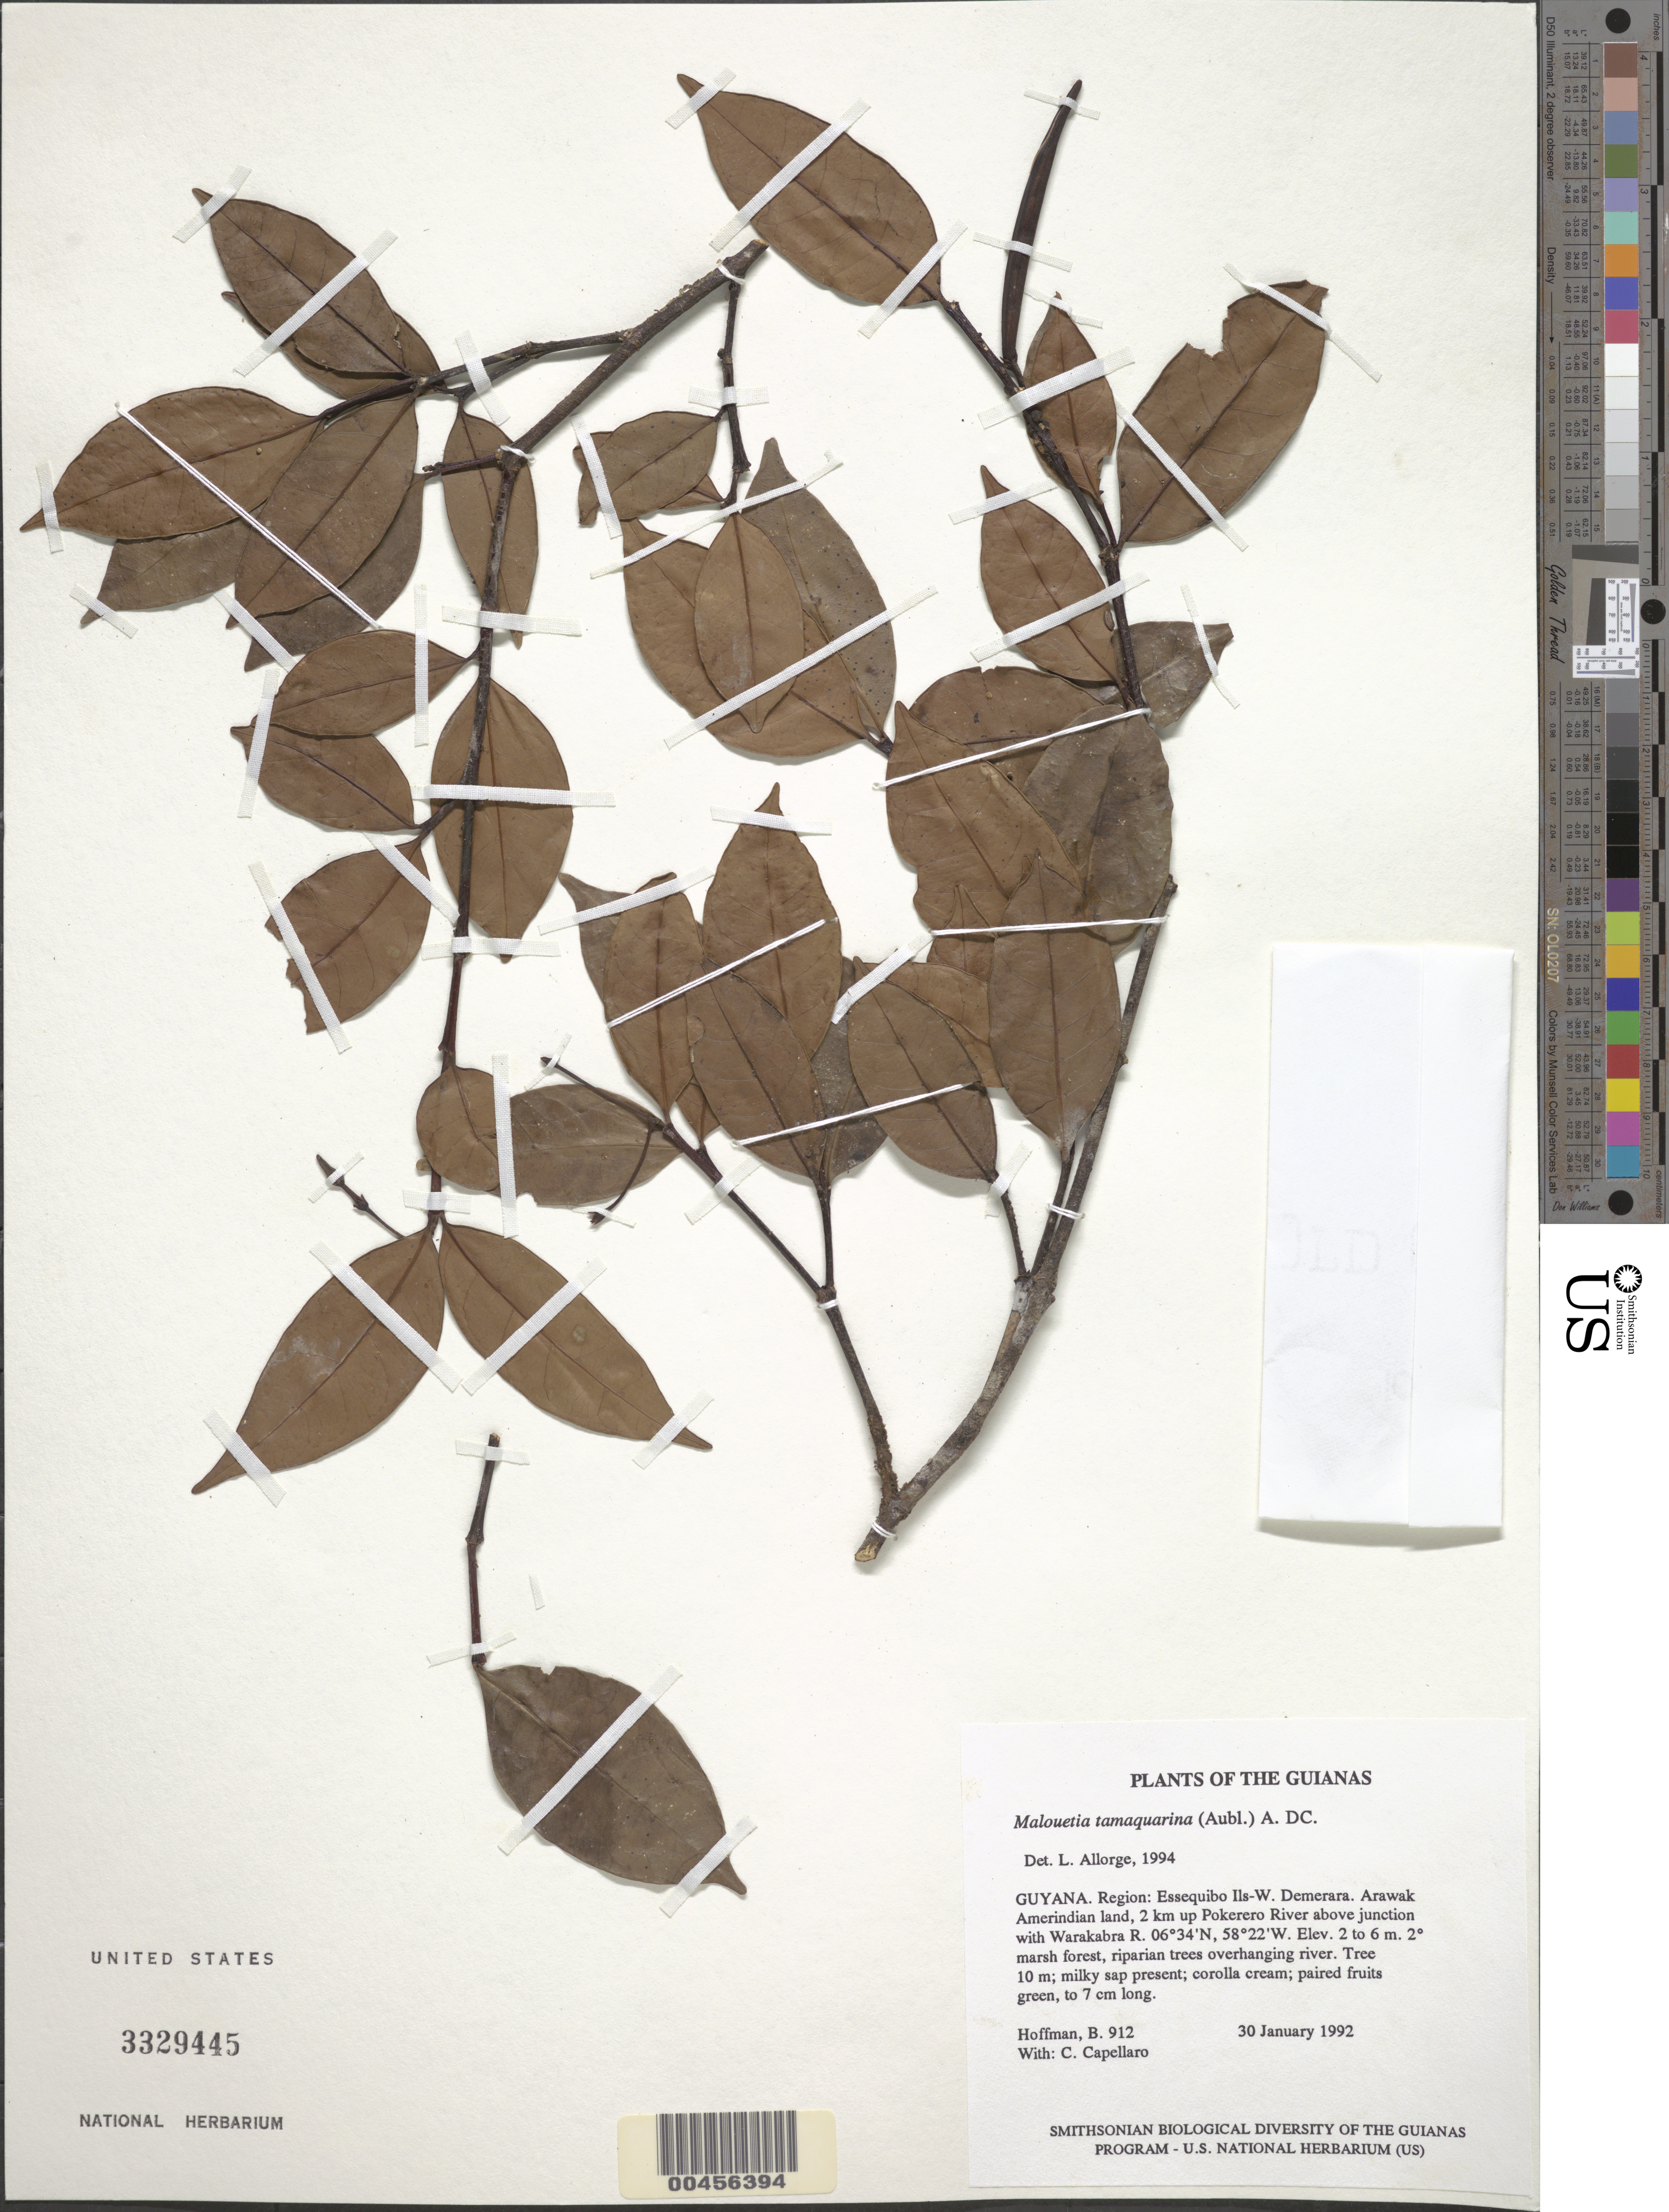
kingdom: Plantae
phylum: Tracheophyta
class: Magnoliopsida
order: Gentianales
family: Apocynaceae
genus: Malouetia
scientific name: Malouetia tamaquarina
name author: (Aubl.) A. DC.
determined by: Allorge, L.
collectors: B. Hoffman & C. Capellaro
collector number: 912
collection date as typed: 30 January 1992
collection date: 1992-01-30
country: Guyana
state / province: Essequibo Isl-W. Demerara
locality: Arawak Amerindian land, 2 km up Pokerero River above junction with Warakabra River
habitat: Secondary marsh forest, riparian trees overhanging river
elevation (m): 2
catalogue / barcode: US 3329445